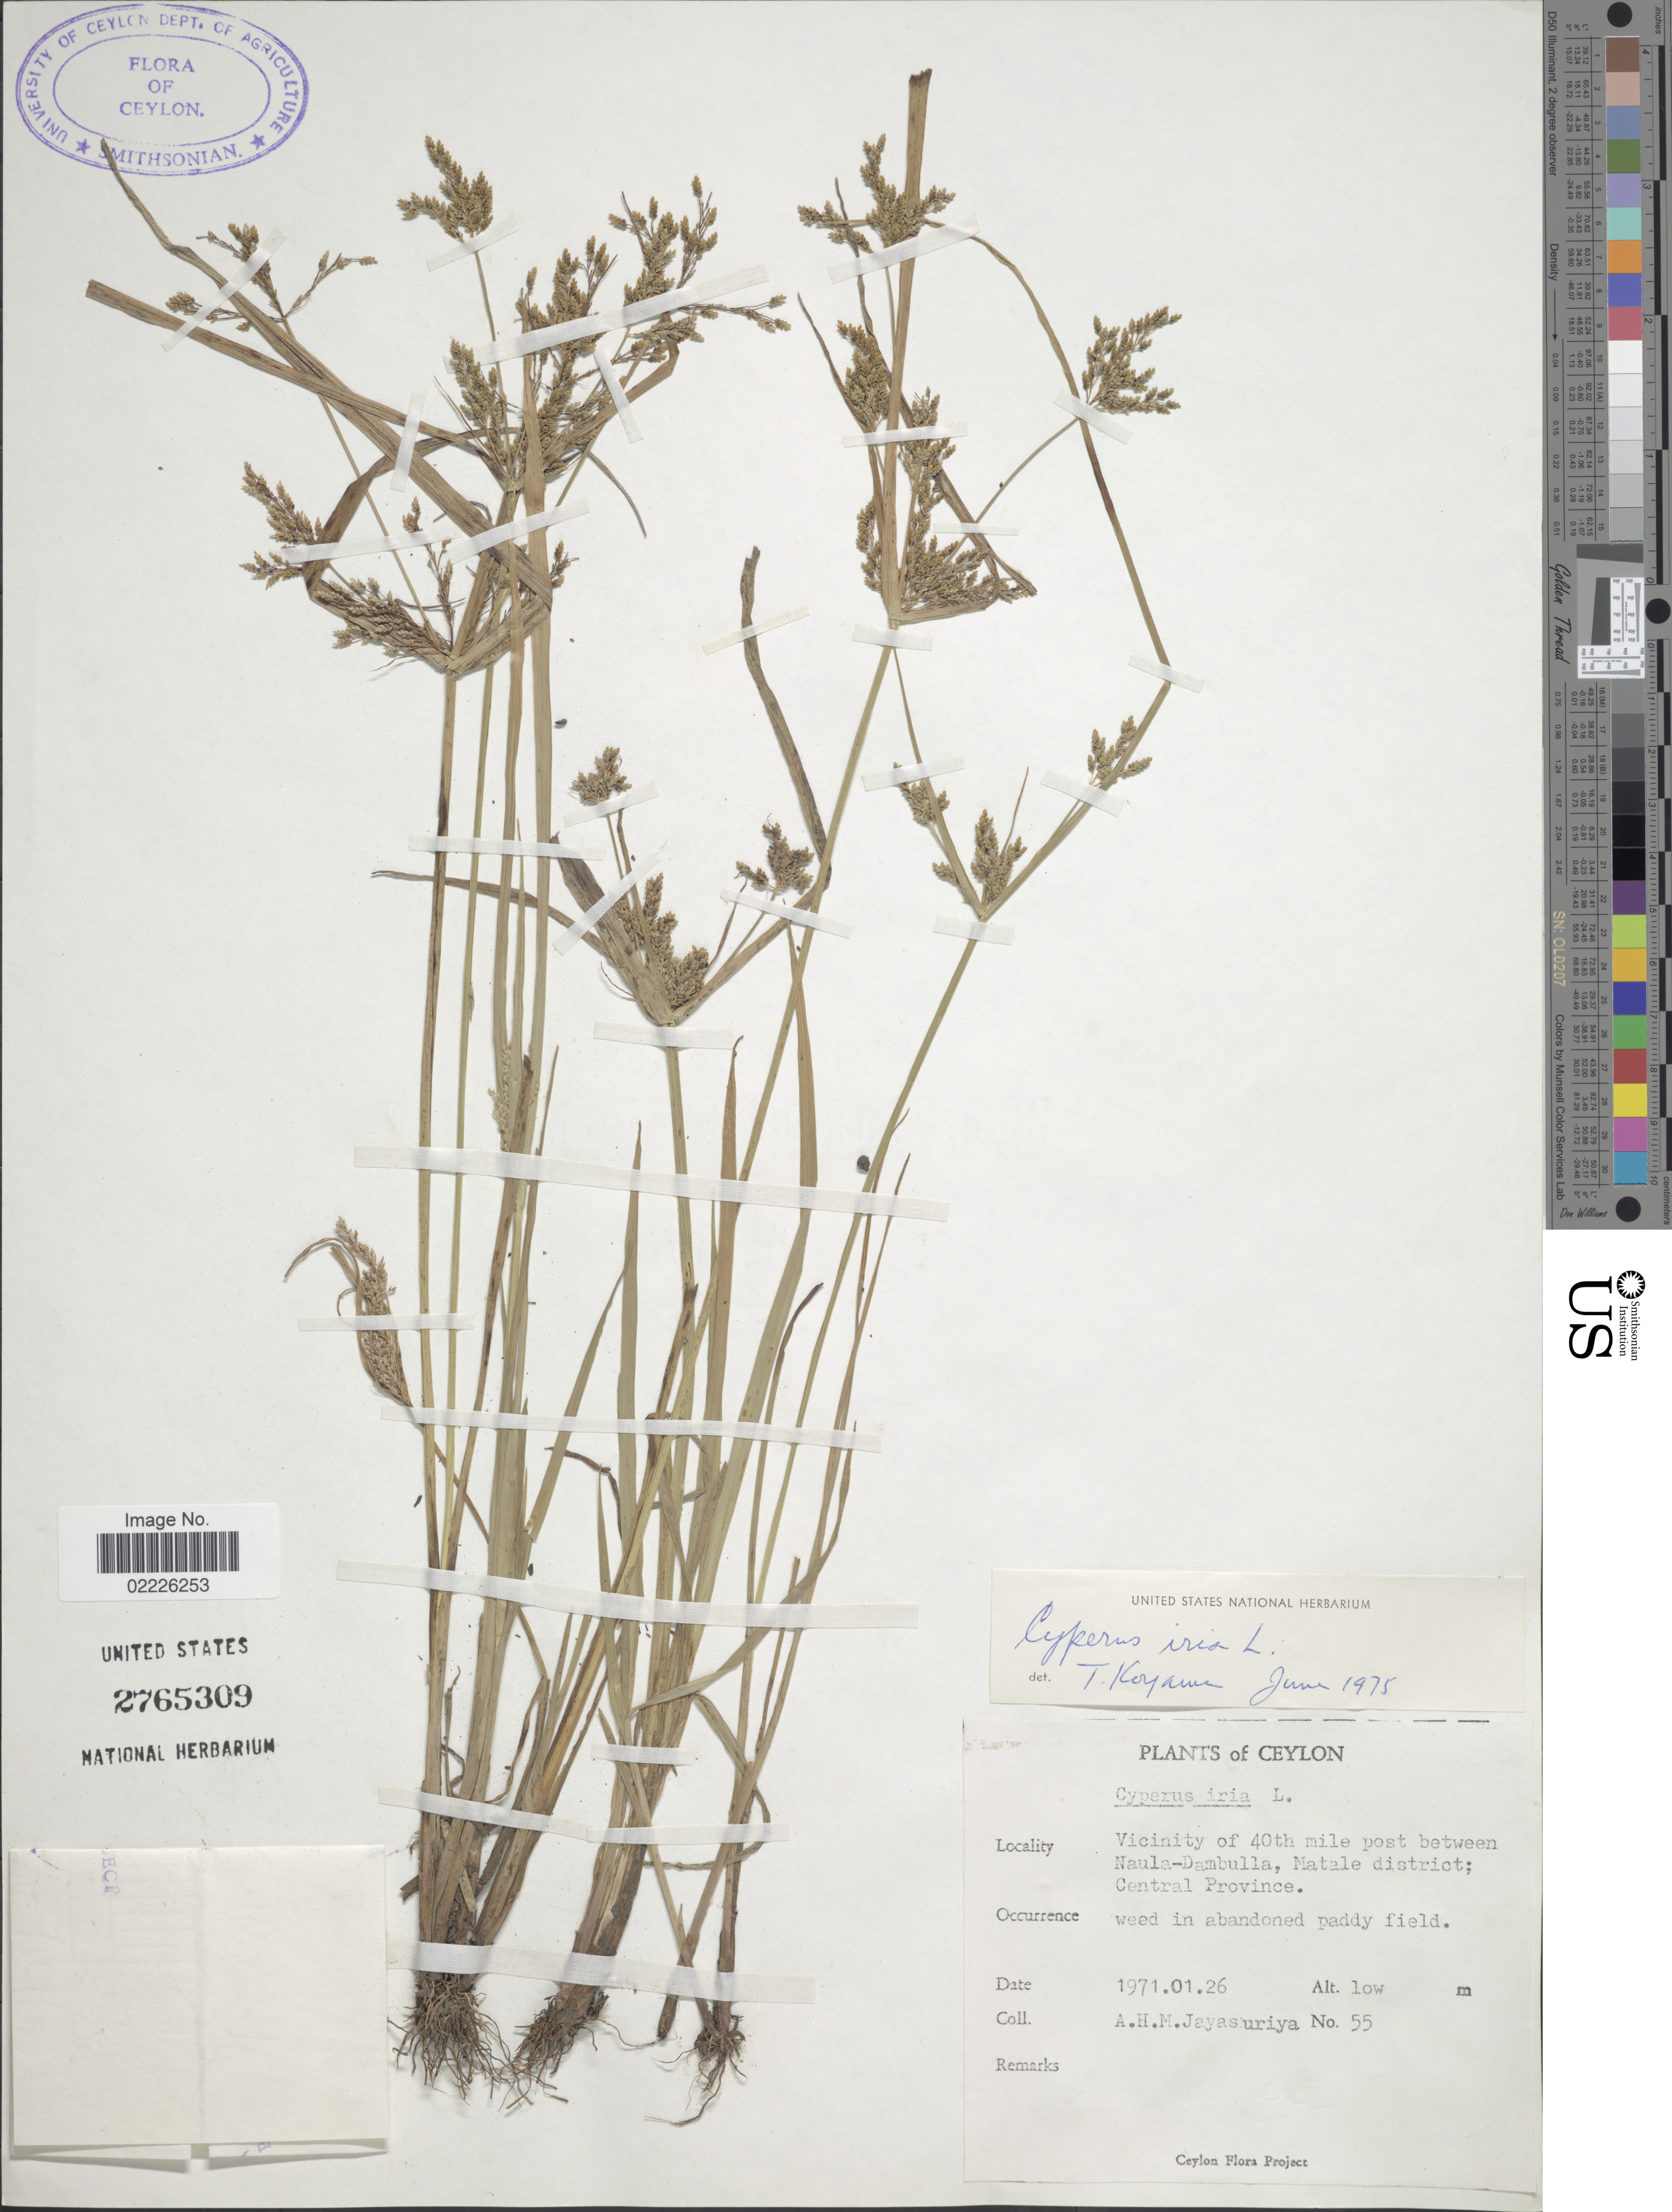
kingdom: Plantae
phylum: Tracheophyta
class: Liliopsida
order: Poales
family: Cyperaceae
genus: Cyperus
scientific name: Cyperus iria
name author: L.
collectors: A. H. Jayasuriya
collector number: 55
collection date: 1971-01-26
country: Sri Lanka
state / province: Central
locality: Ceylon, Vicinity of 40th mile post between Naula-Dambulla, Natale District; Central Province.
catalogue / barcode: US 2765309